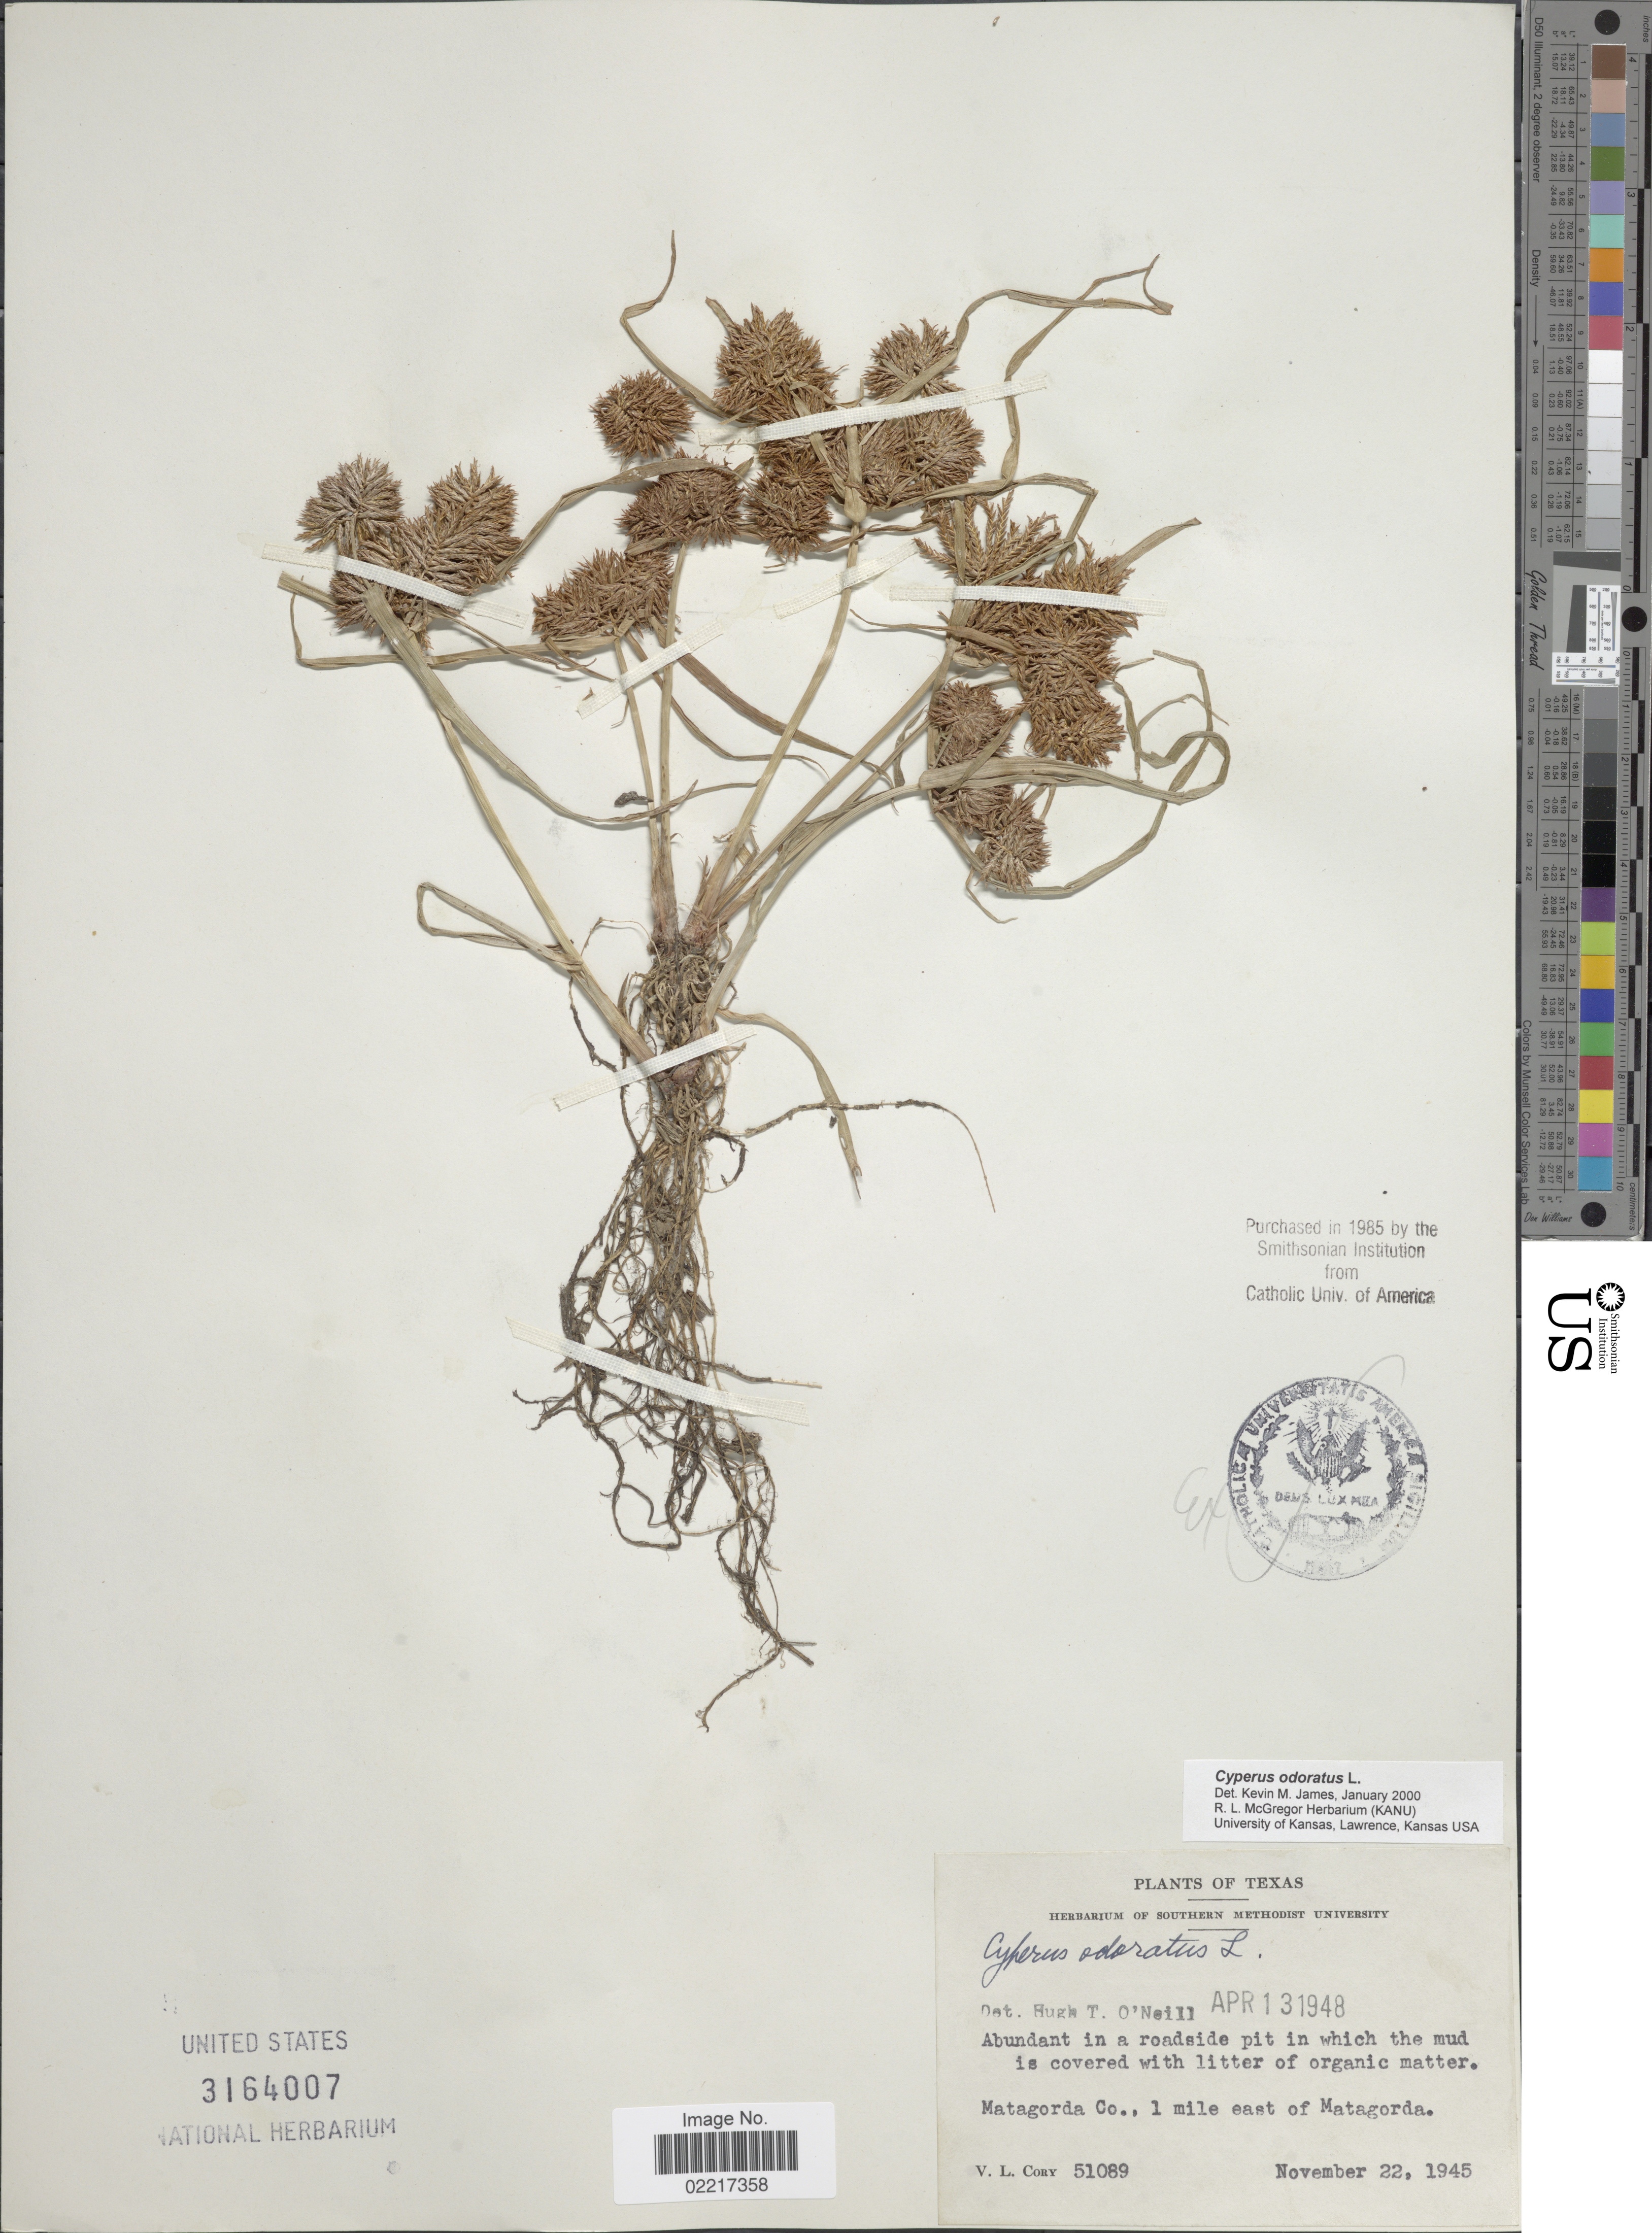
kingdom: Plantae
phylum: Tracheophyta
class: Liliopsida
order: Poales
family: Cyperaceae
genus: Cyperus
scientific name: Cyperus odoratus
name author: L.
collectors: V. Cory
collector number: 51089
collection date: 1945-11-22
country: United States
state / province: Texas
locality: Matagorda Co., 1 mile east of Matagorda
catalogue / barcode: US 3164007